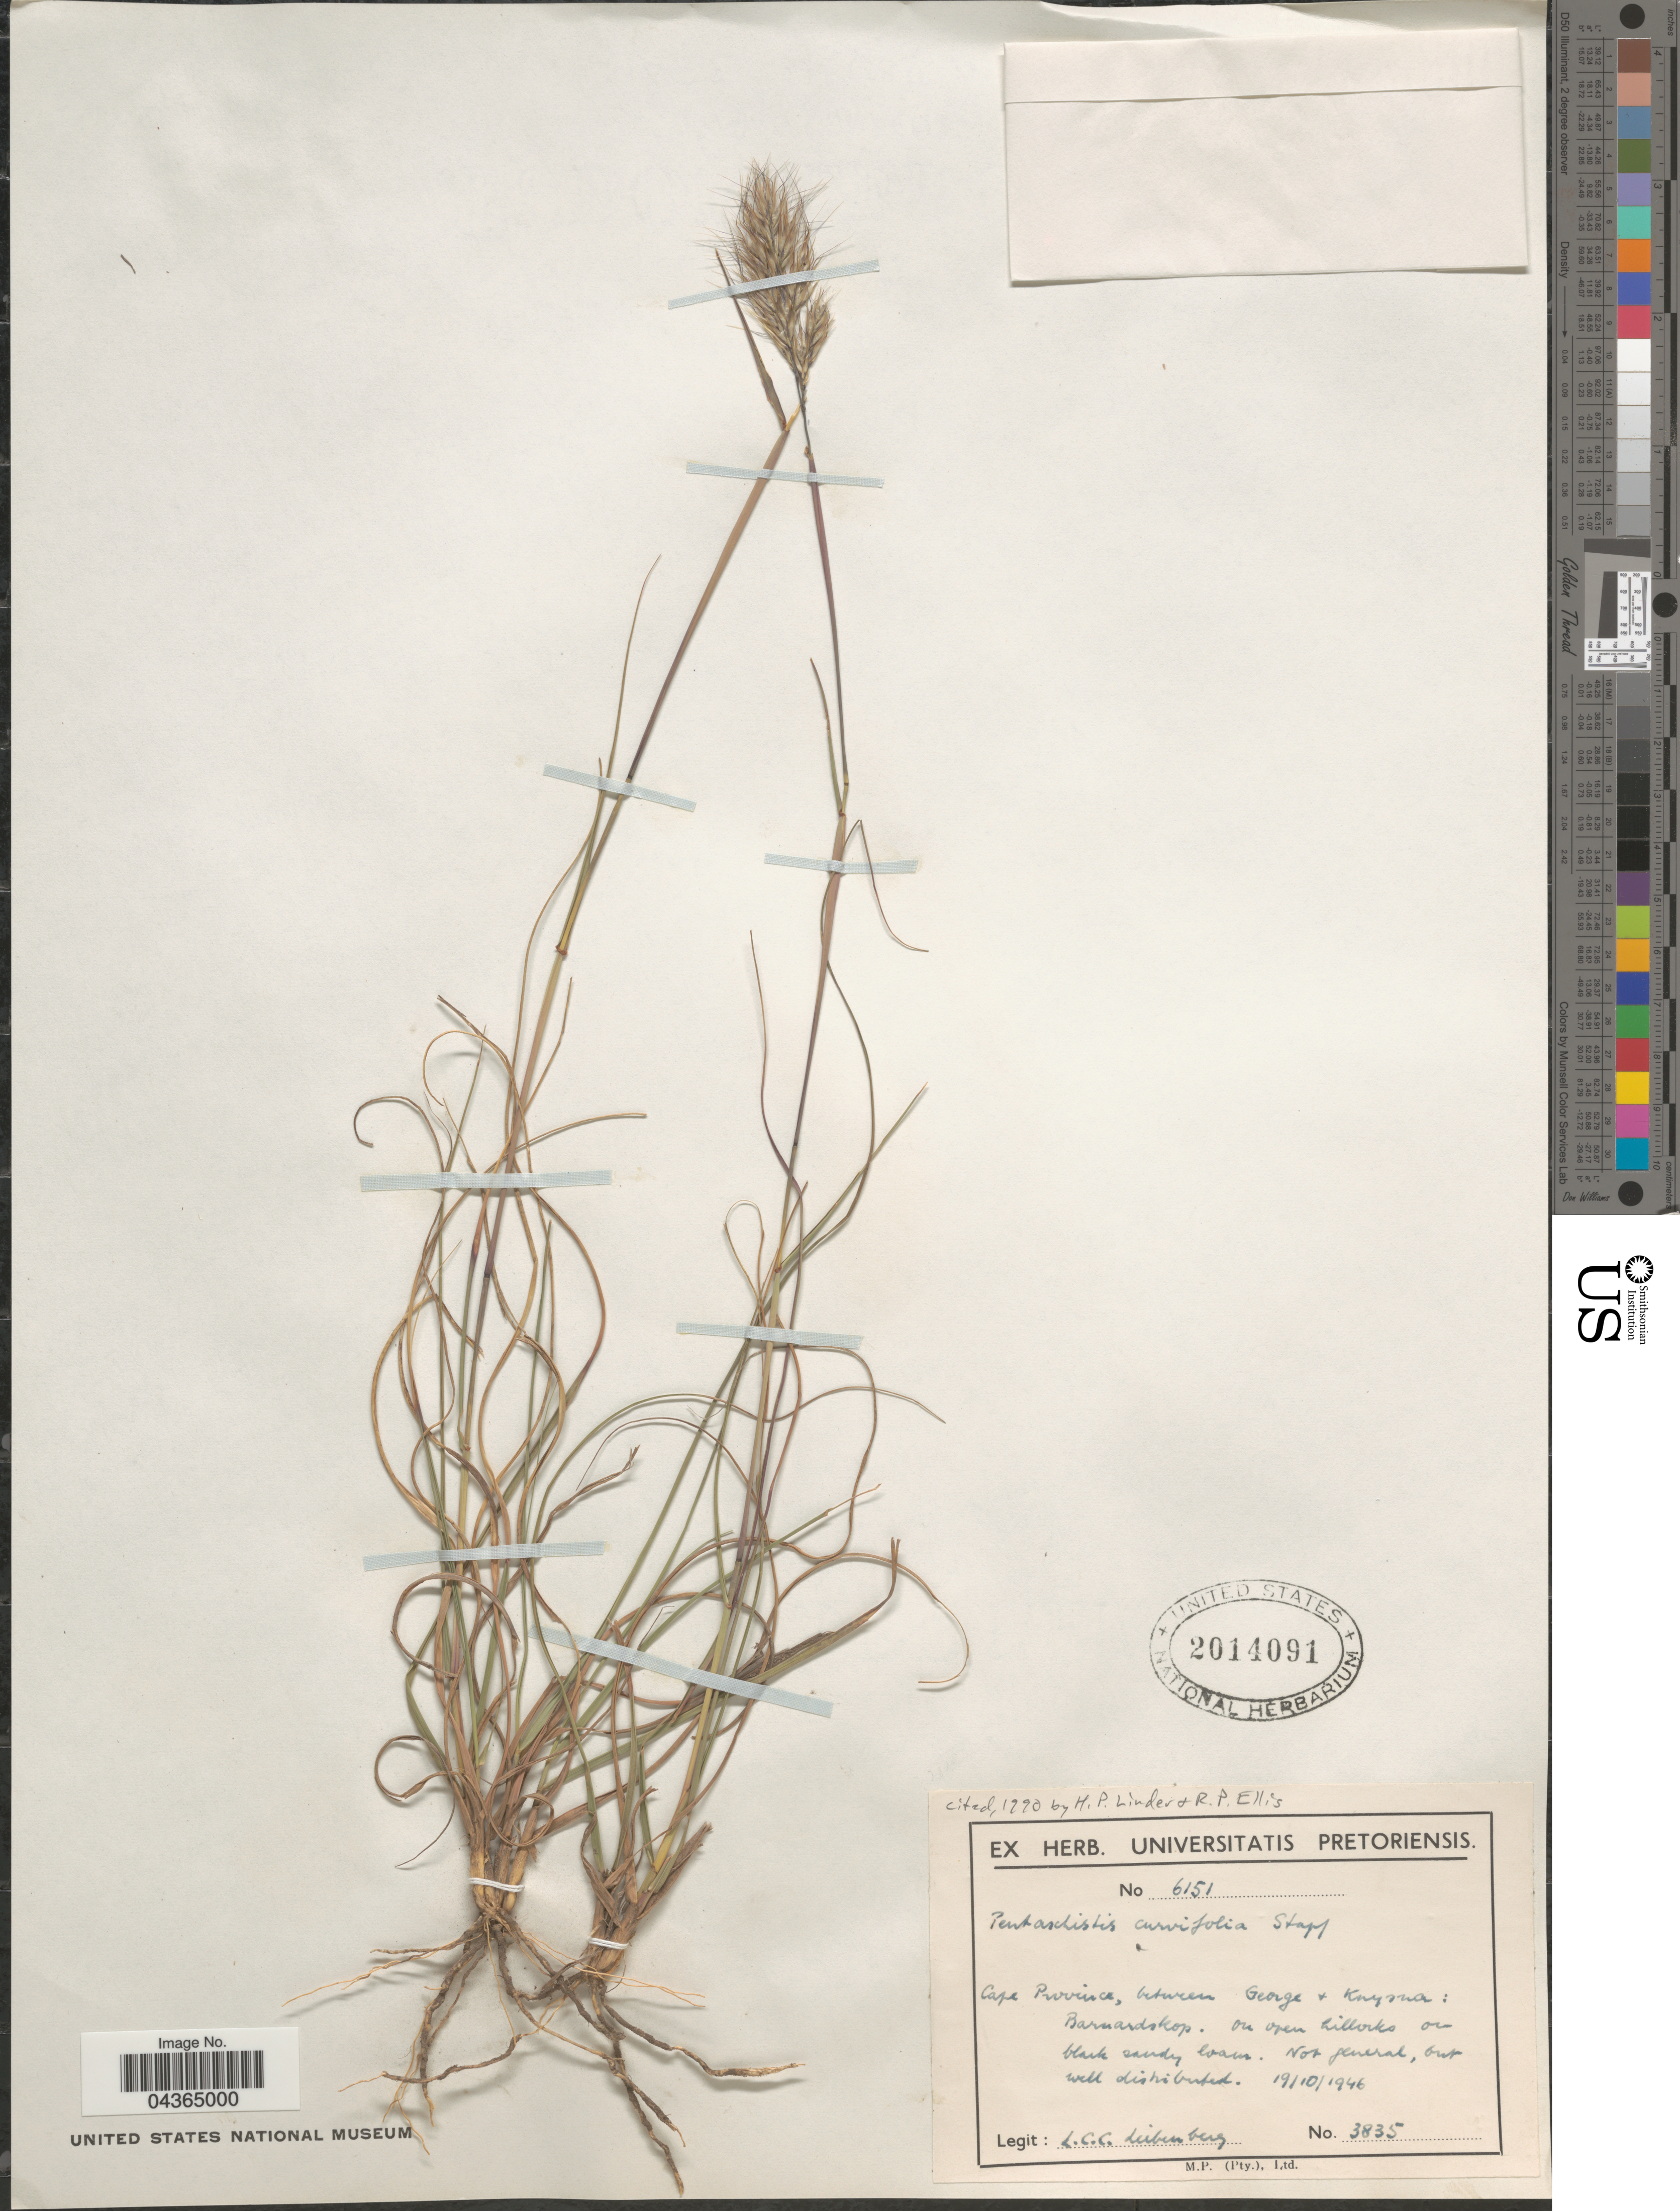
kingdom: Plantae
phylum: Tracheophyta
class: Liliopsida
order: Poales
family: Poaceae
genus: Pentameris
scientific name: Pentameris curvifolia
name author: (Schrad.) Steud.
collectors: L. Liebenberg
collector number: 3835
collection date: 1946-10-19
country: South Africa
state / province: Western Cape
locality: Between George + Knysna: Barnardskop. On open hillocks on black sandy loam.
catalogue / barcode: US 2014091